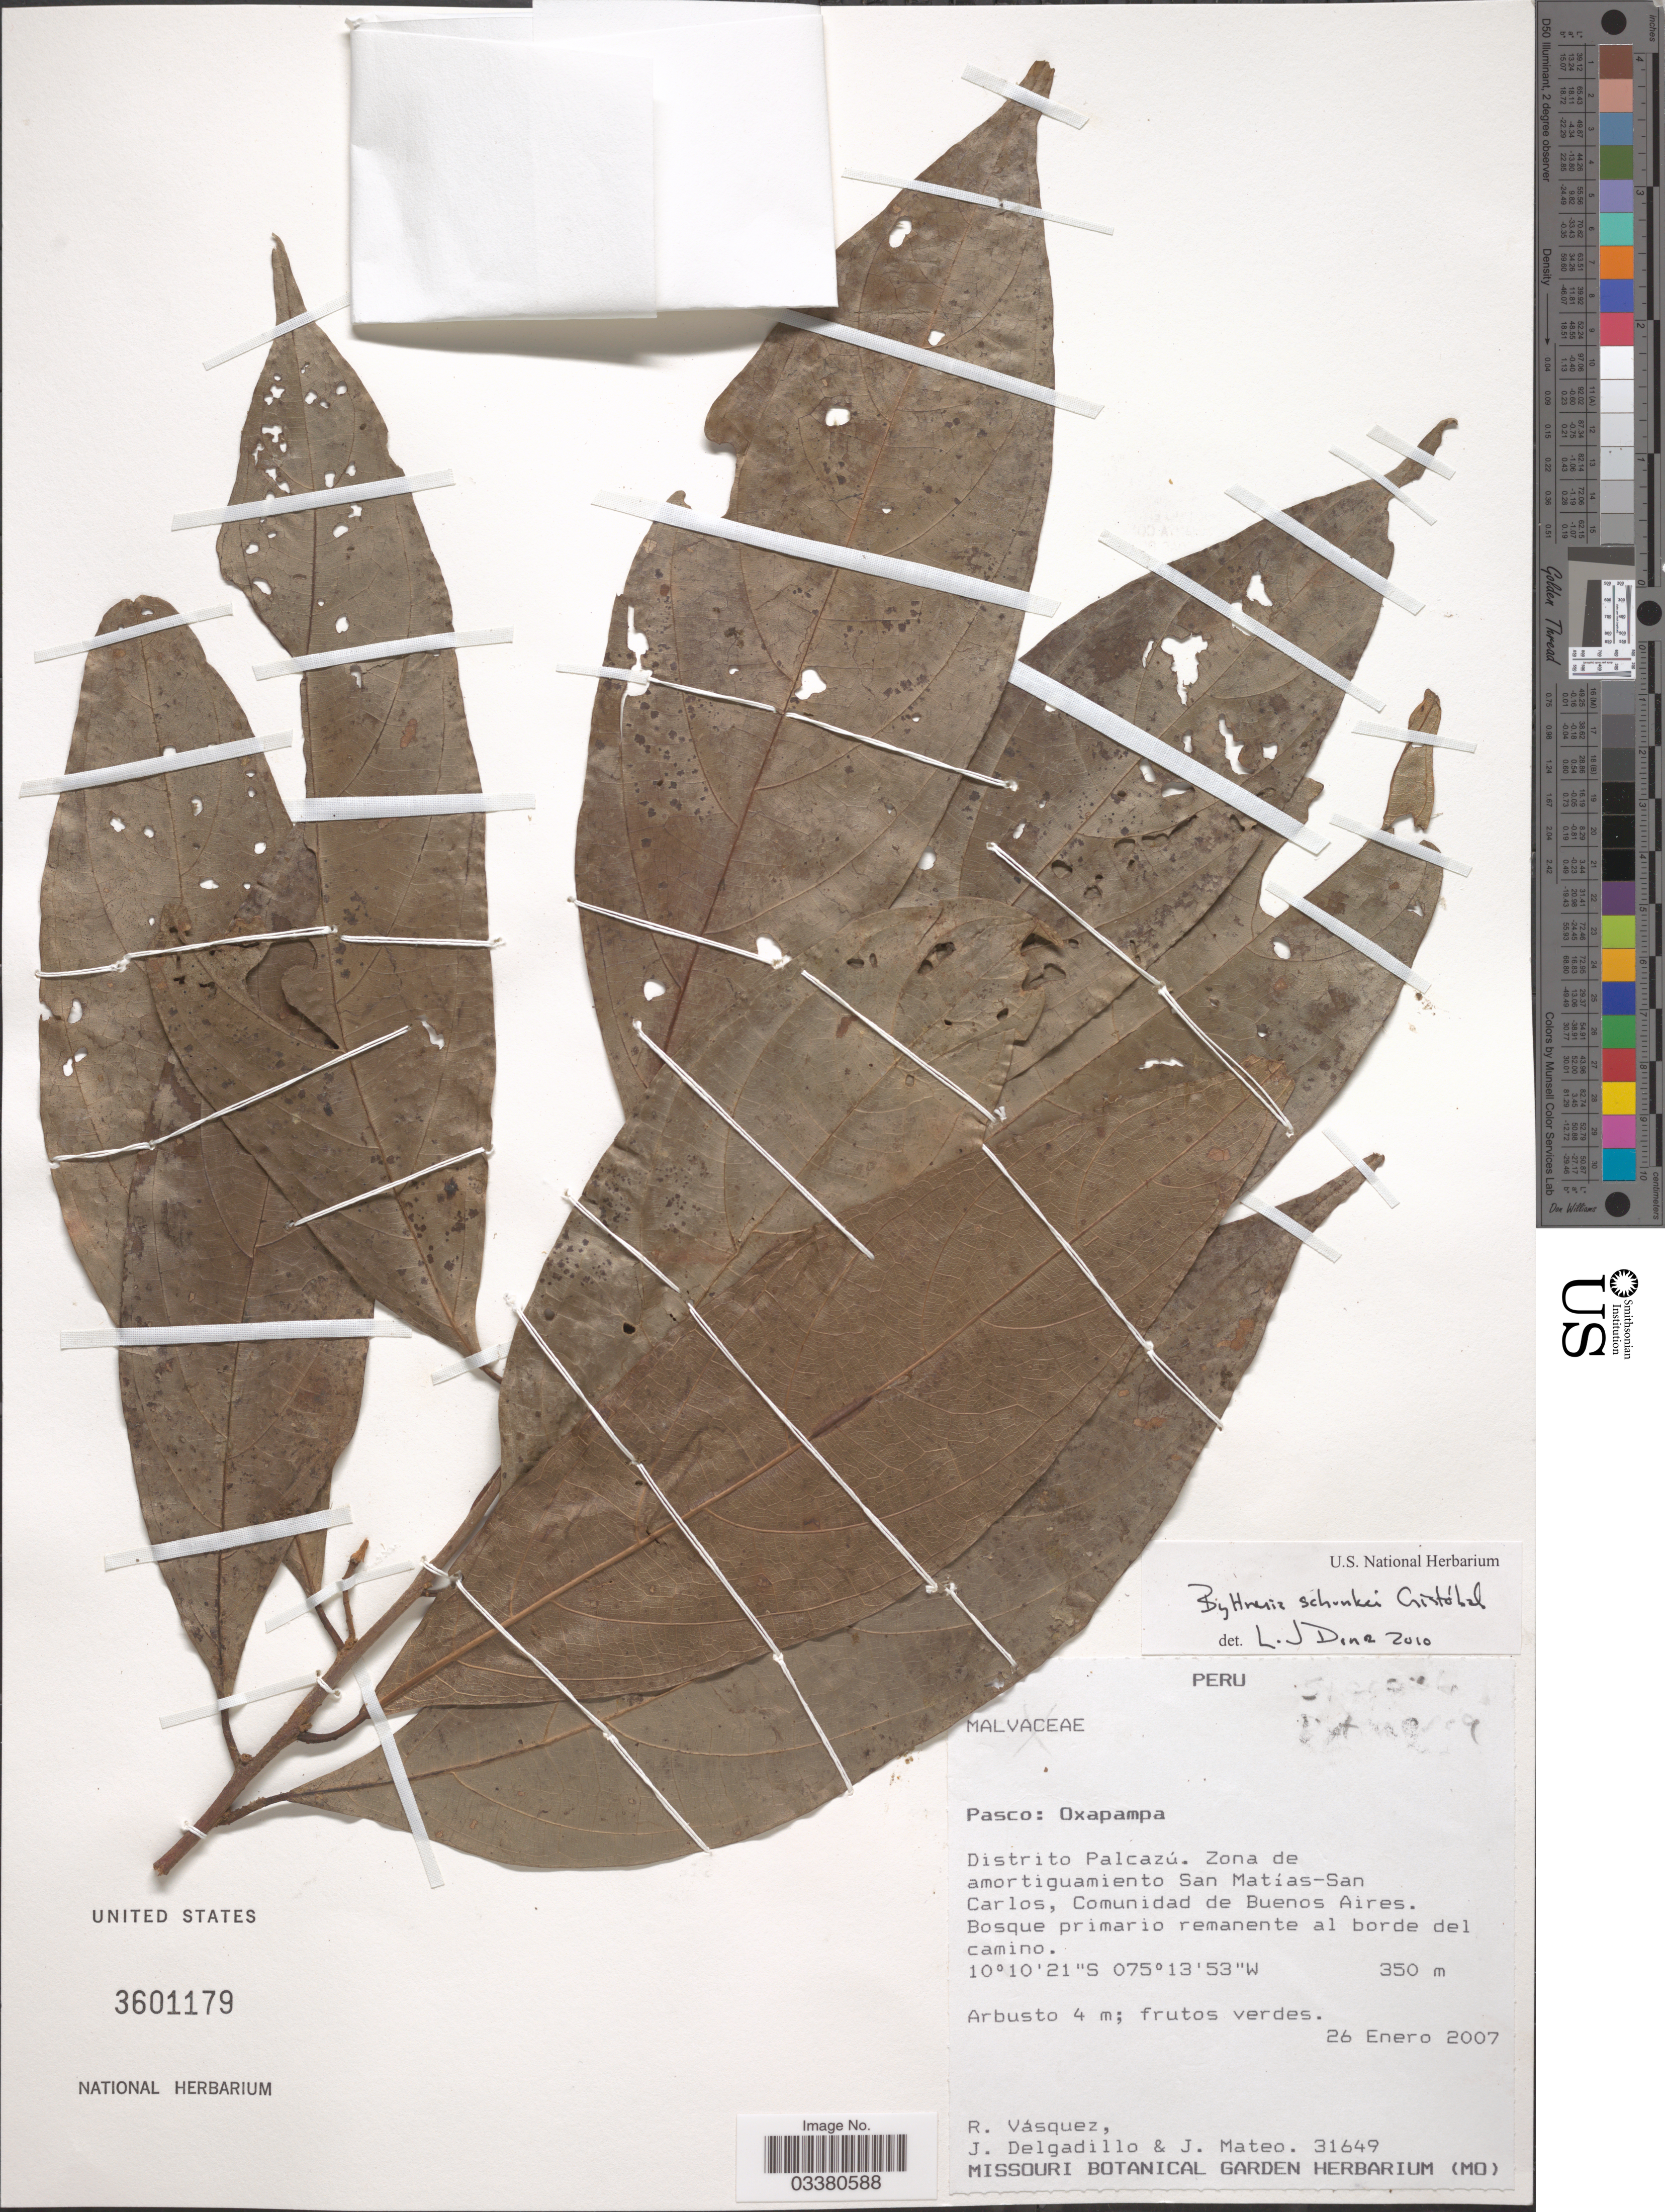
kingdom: Plantae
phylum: Tracheophyta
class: Magnoliopsida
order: Malvales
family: Malvaceae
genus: Byttneria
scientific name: Byttneria schunkei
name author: Cristóbal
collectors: R. Vásquez, J. Delgadillo & J. Mateo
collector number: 31649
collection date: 2007-01-26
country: Peru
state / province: Pasco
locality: Oxapampa. Distrito Palcazú. Zona de amortiguamiento san Matías- San Carlos, Comunidad de Buenos Aires.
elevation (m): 350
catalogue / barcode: US 3601179